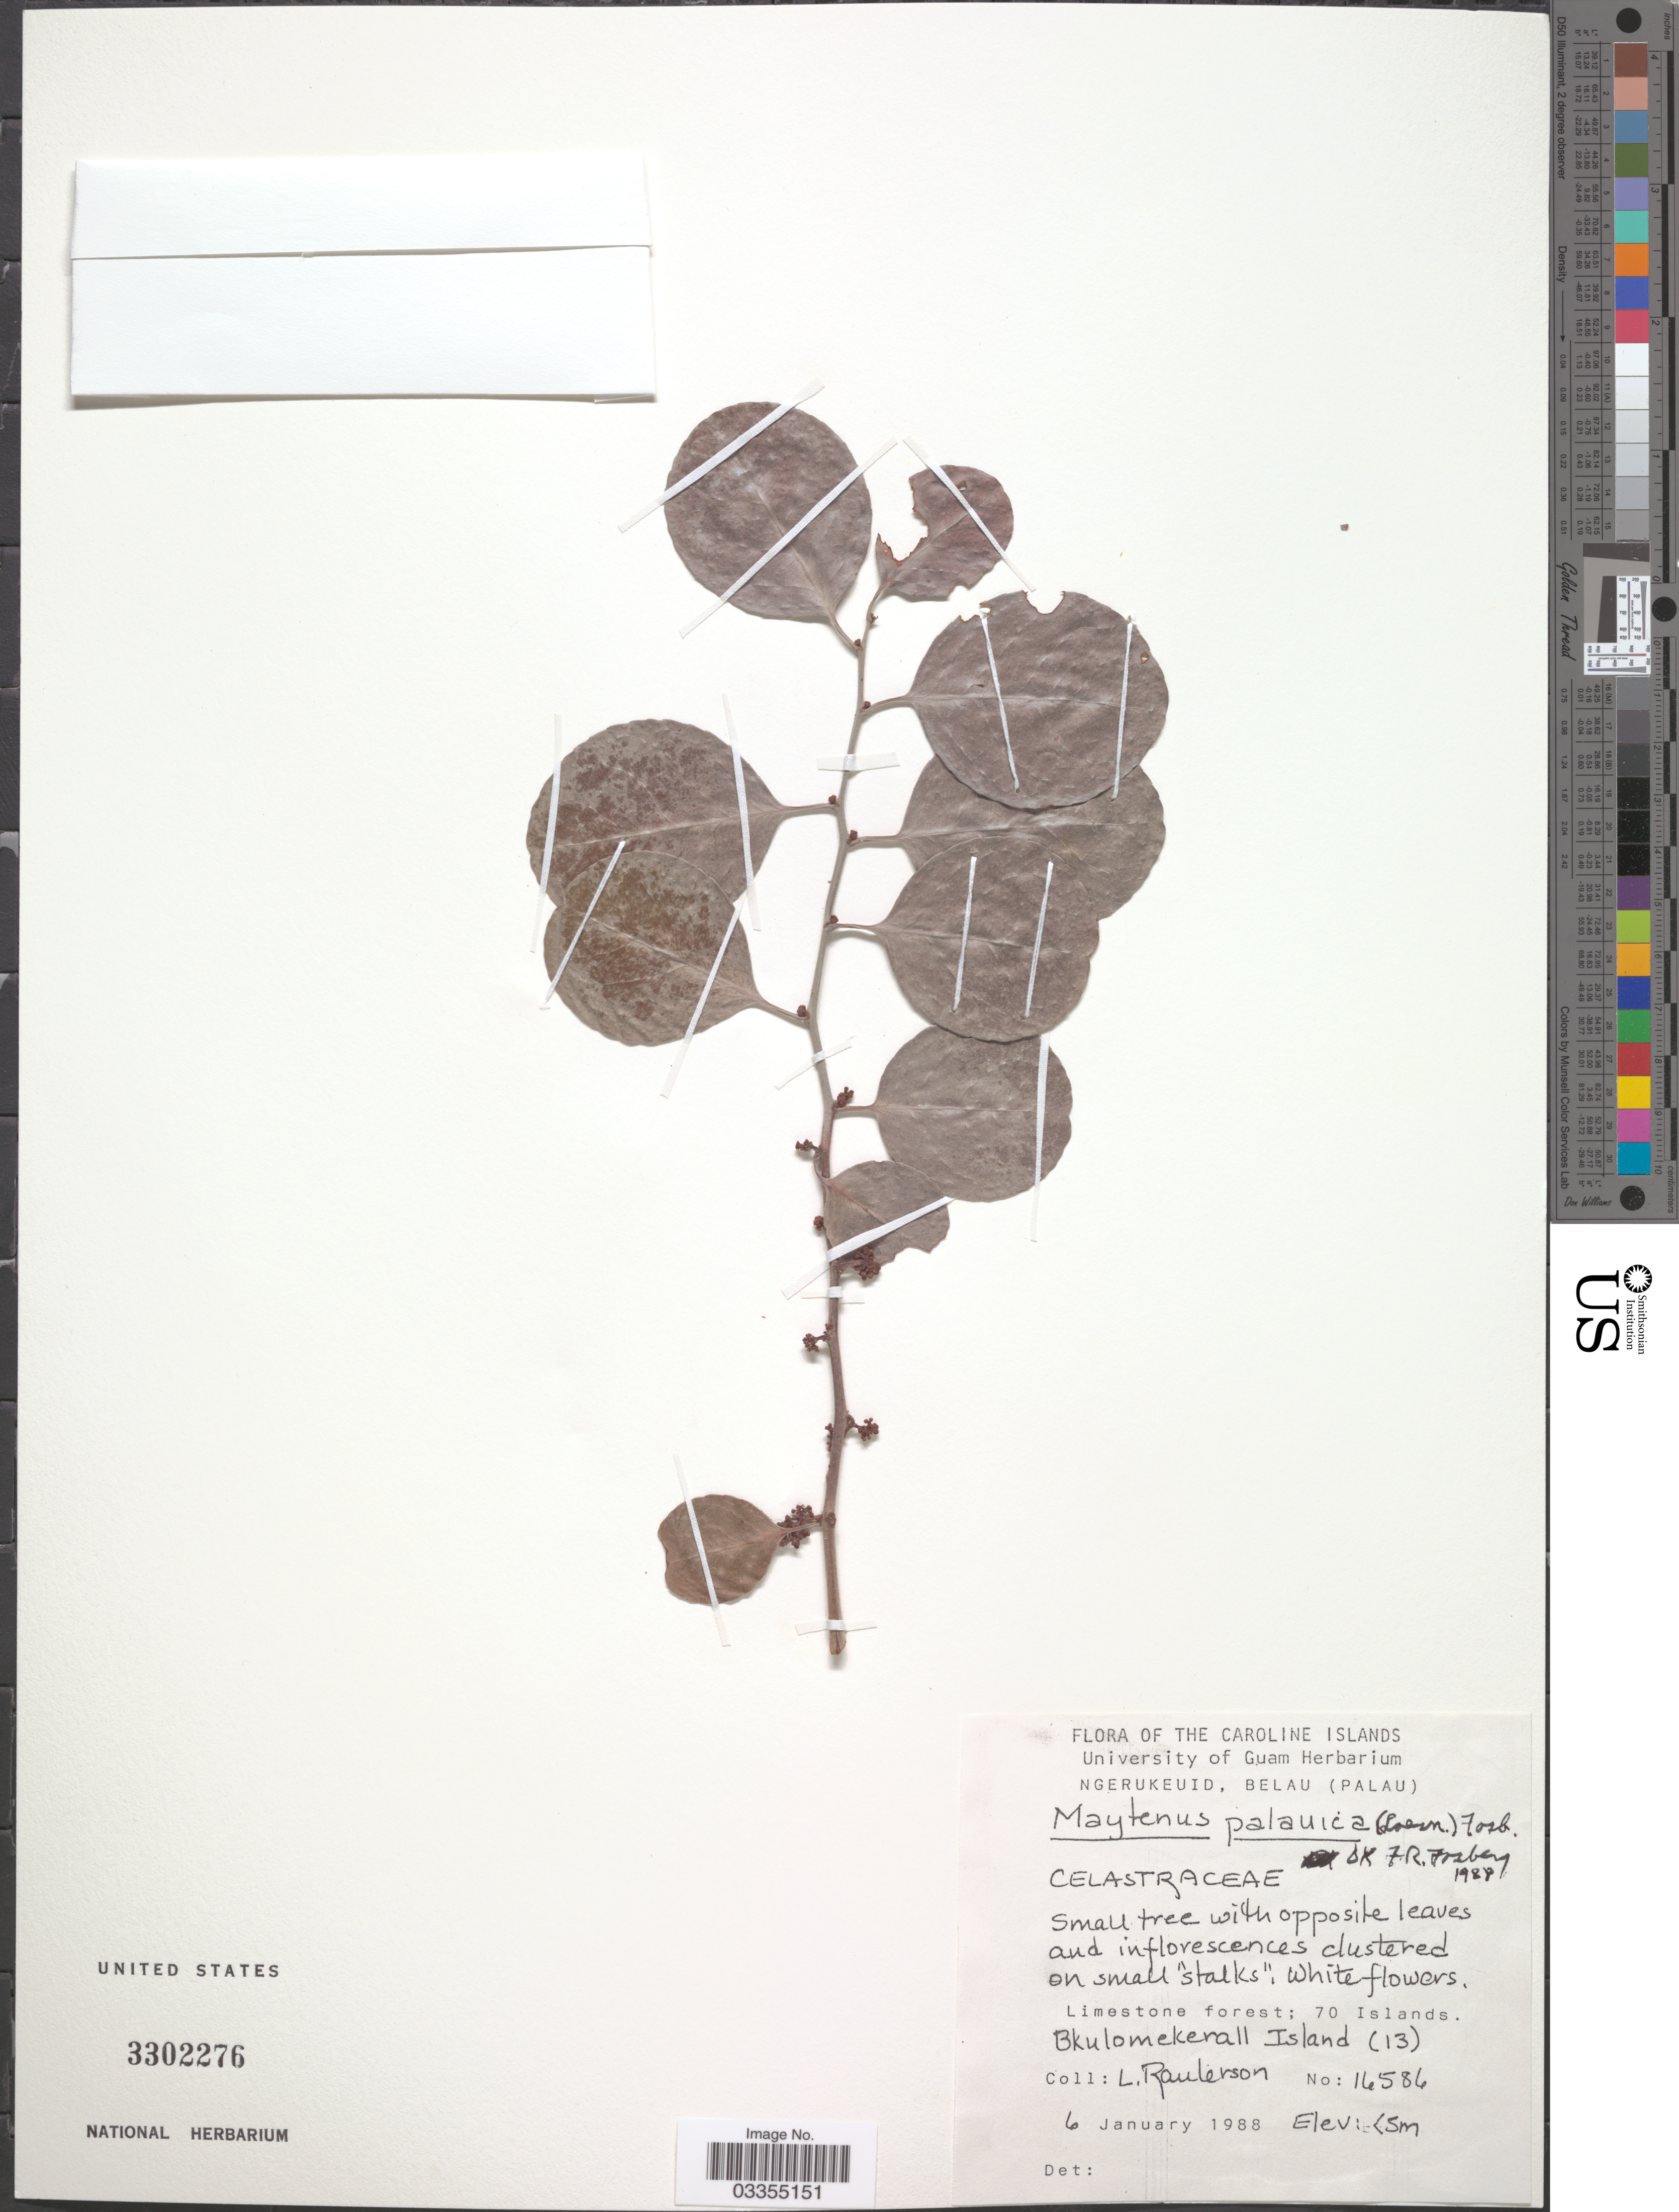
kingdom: Plantae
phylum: Tracheophyta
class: Magnoliopsida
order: Celastrales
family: Celastraceae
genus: Gymnosporia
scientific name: Gymnosporia palauica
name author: Loes.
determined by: Wagner, W. L., (BOT), Smithsonian Institution - National Museum of Natural History (UNITED STATES)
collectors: L. Raulerson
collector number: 16586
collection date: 1988-01-06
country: Palau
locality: The Caroline Islands. Limestone forest: 70 Islands. Bkulomekerall Island. (13).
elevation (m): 5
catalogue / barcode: US 3302276